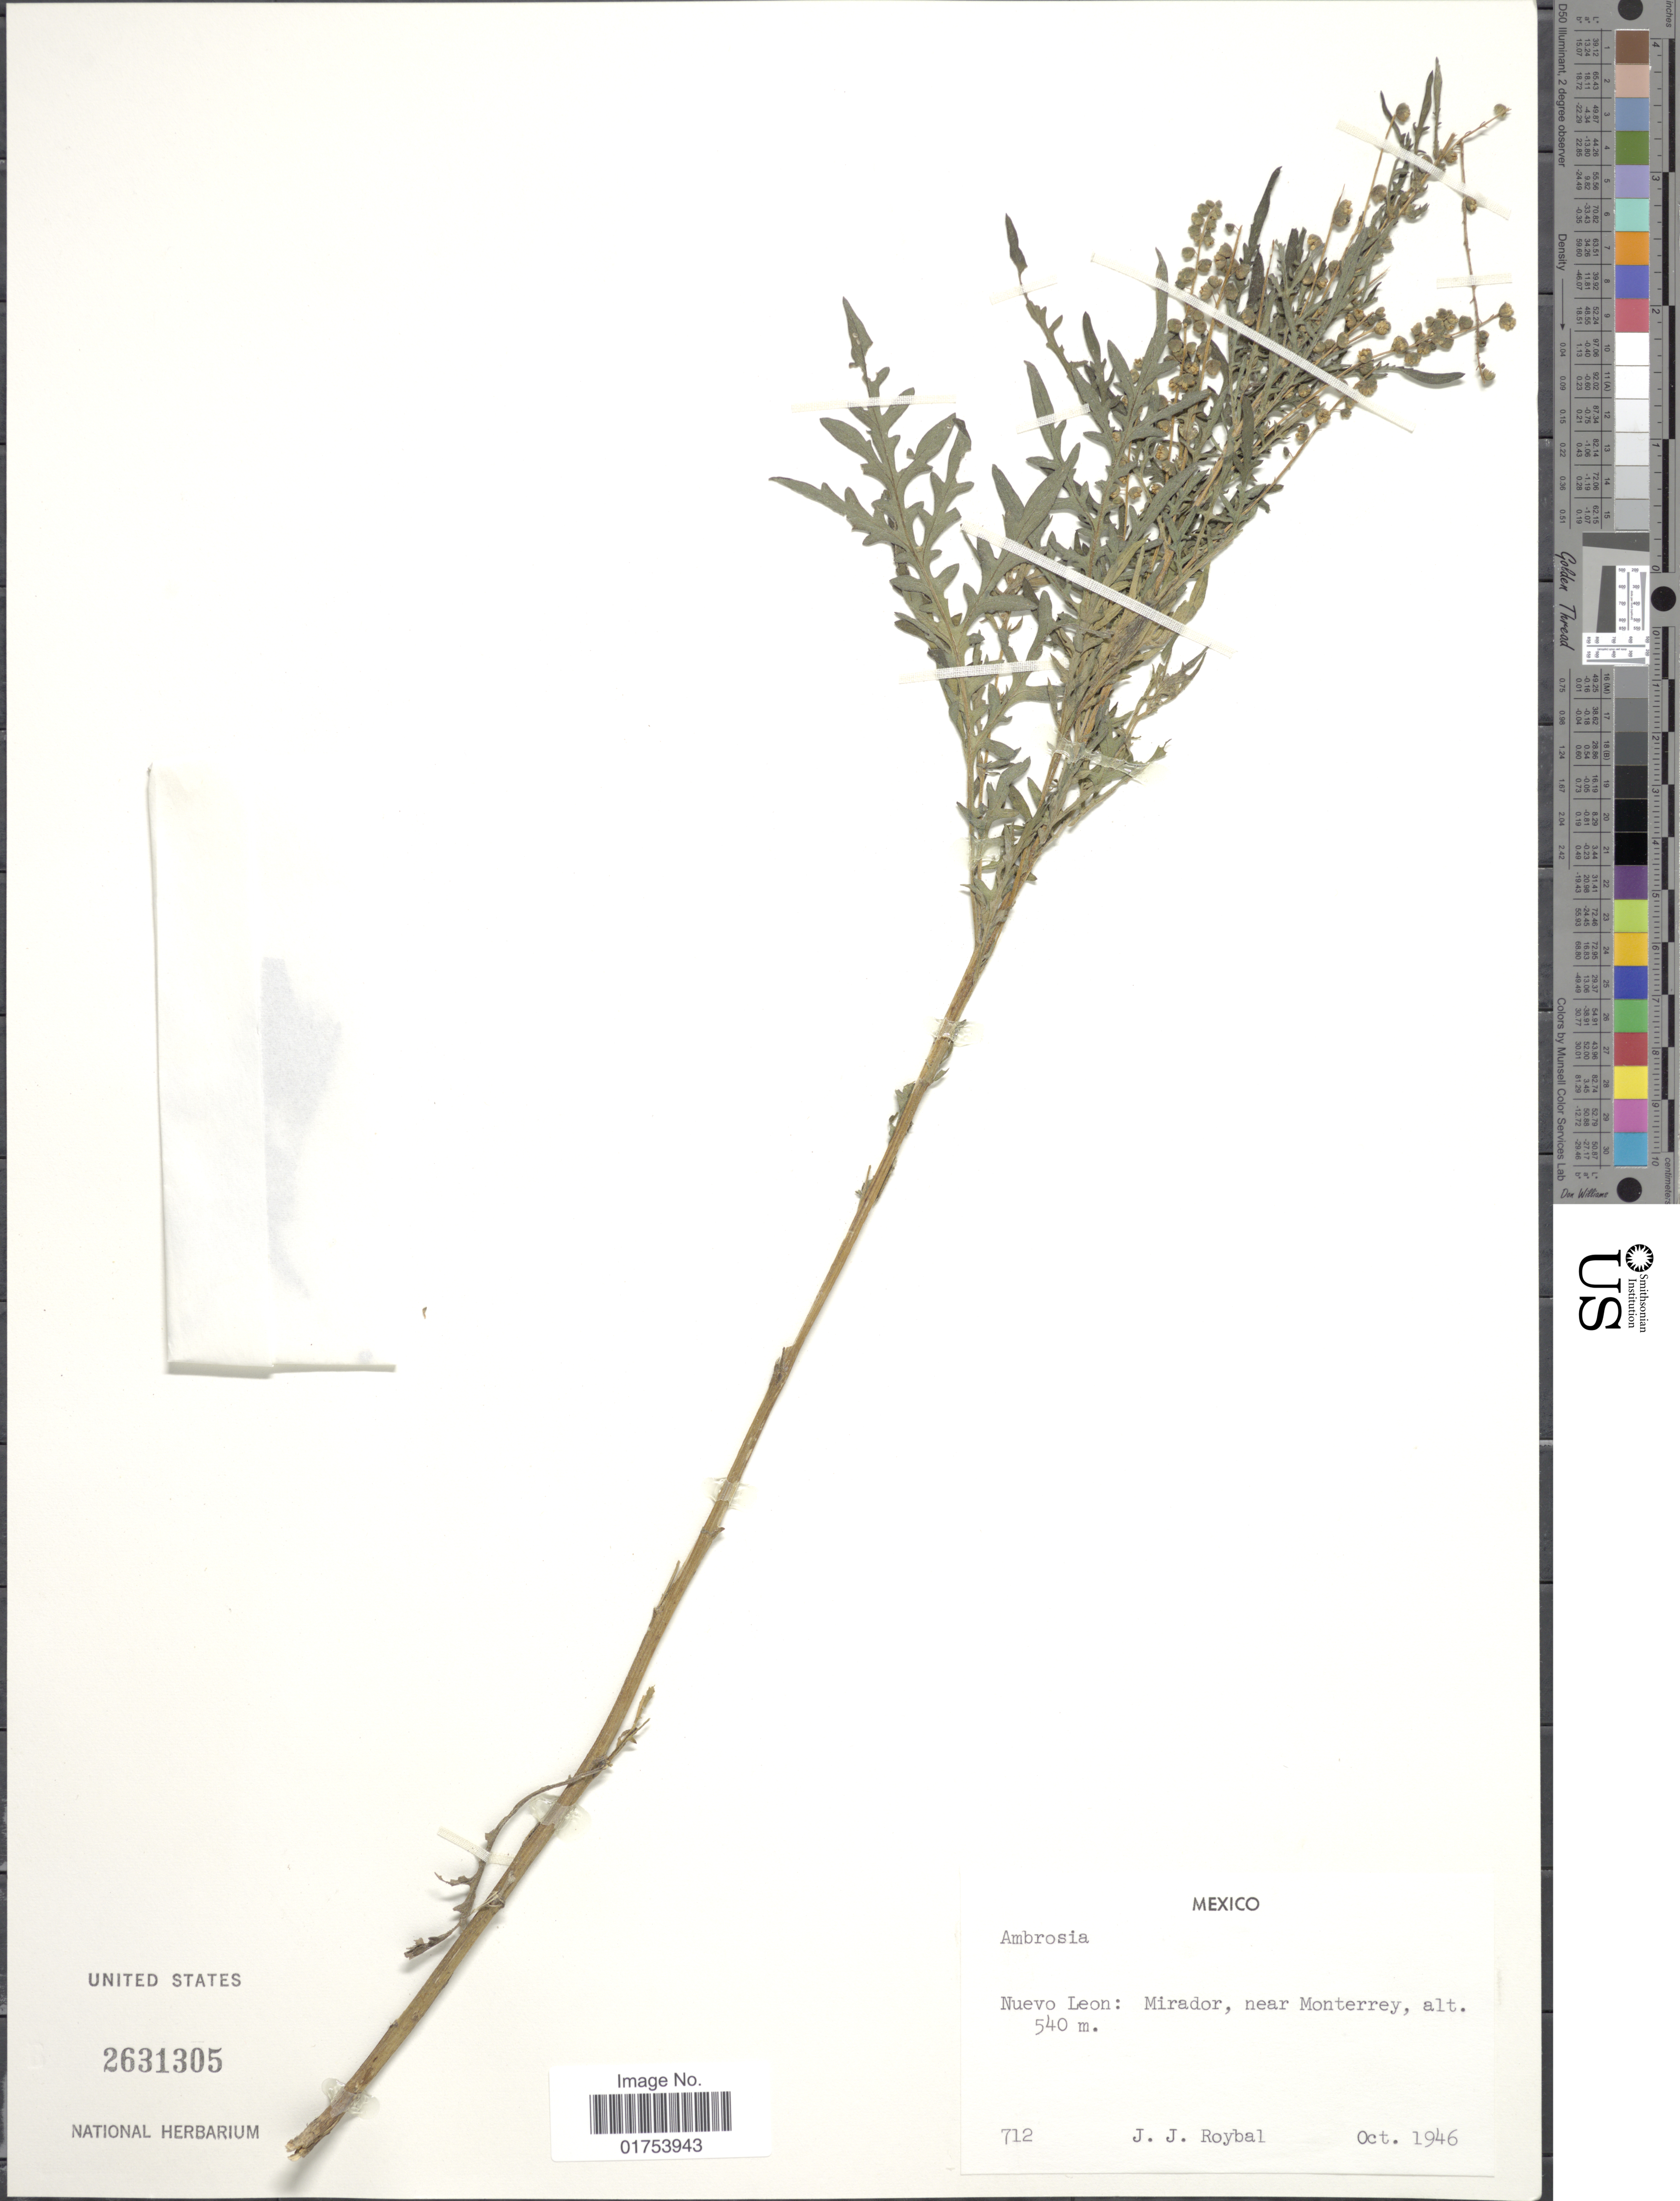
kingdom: Plantae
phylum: Tracheophyta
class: Magnoliopsida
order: Asterales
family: Asteraceae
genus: Ambrosia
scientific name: Ambrosia sp.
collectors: J. J. Roybal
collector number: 712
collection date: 1946-10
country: Mexico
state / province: Nuevo León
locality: Mirador, near Monterrey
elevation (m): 540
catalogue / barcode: US 2631305